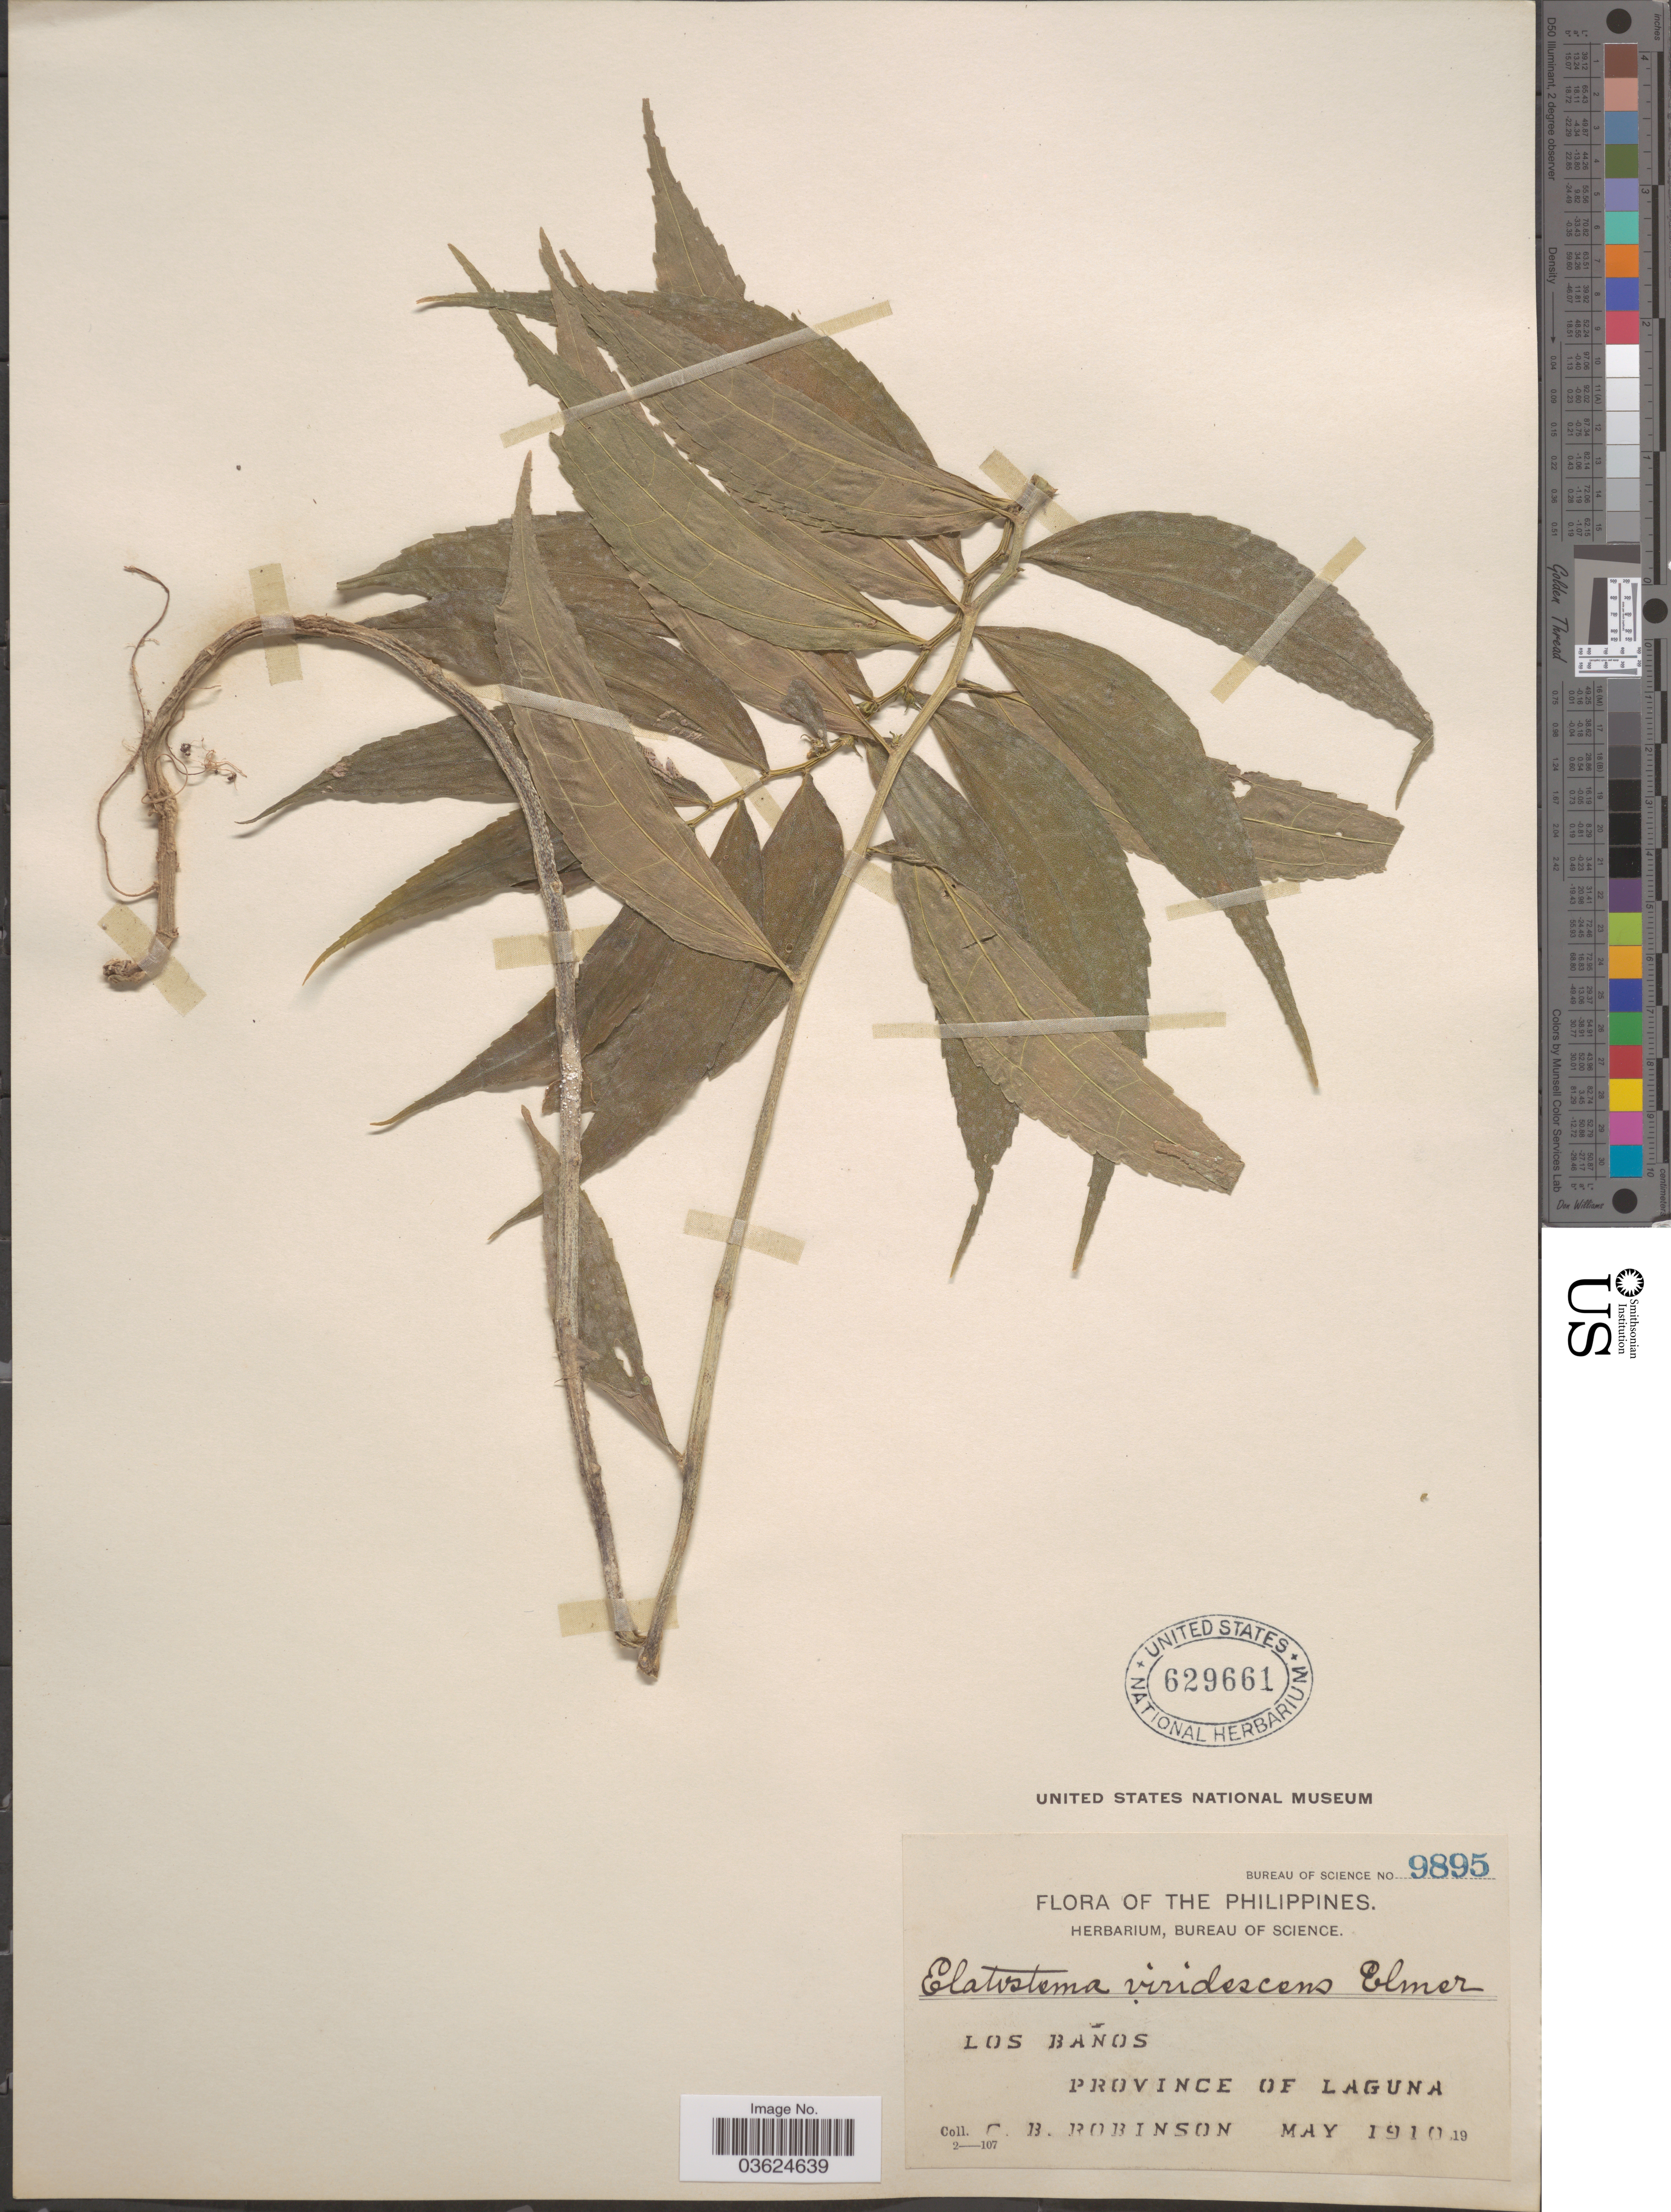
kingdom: Plantae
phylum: Tracheophyta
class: Magnoliopsida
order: Rosales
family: Urticaceae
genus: Elatostema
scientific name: Elatostema viridescens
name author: Elmer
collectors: C. Robinson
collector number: Bureau of Science 9895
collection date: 1910-05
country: Philippines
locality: Los Baños. Province of Laguna.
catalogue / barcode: US 629661